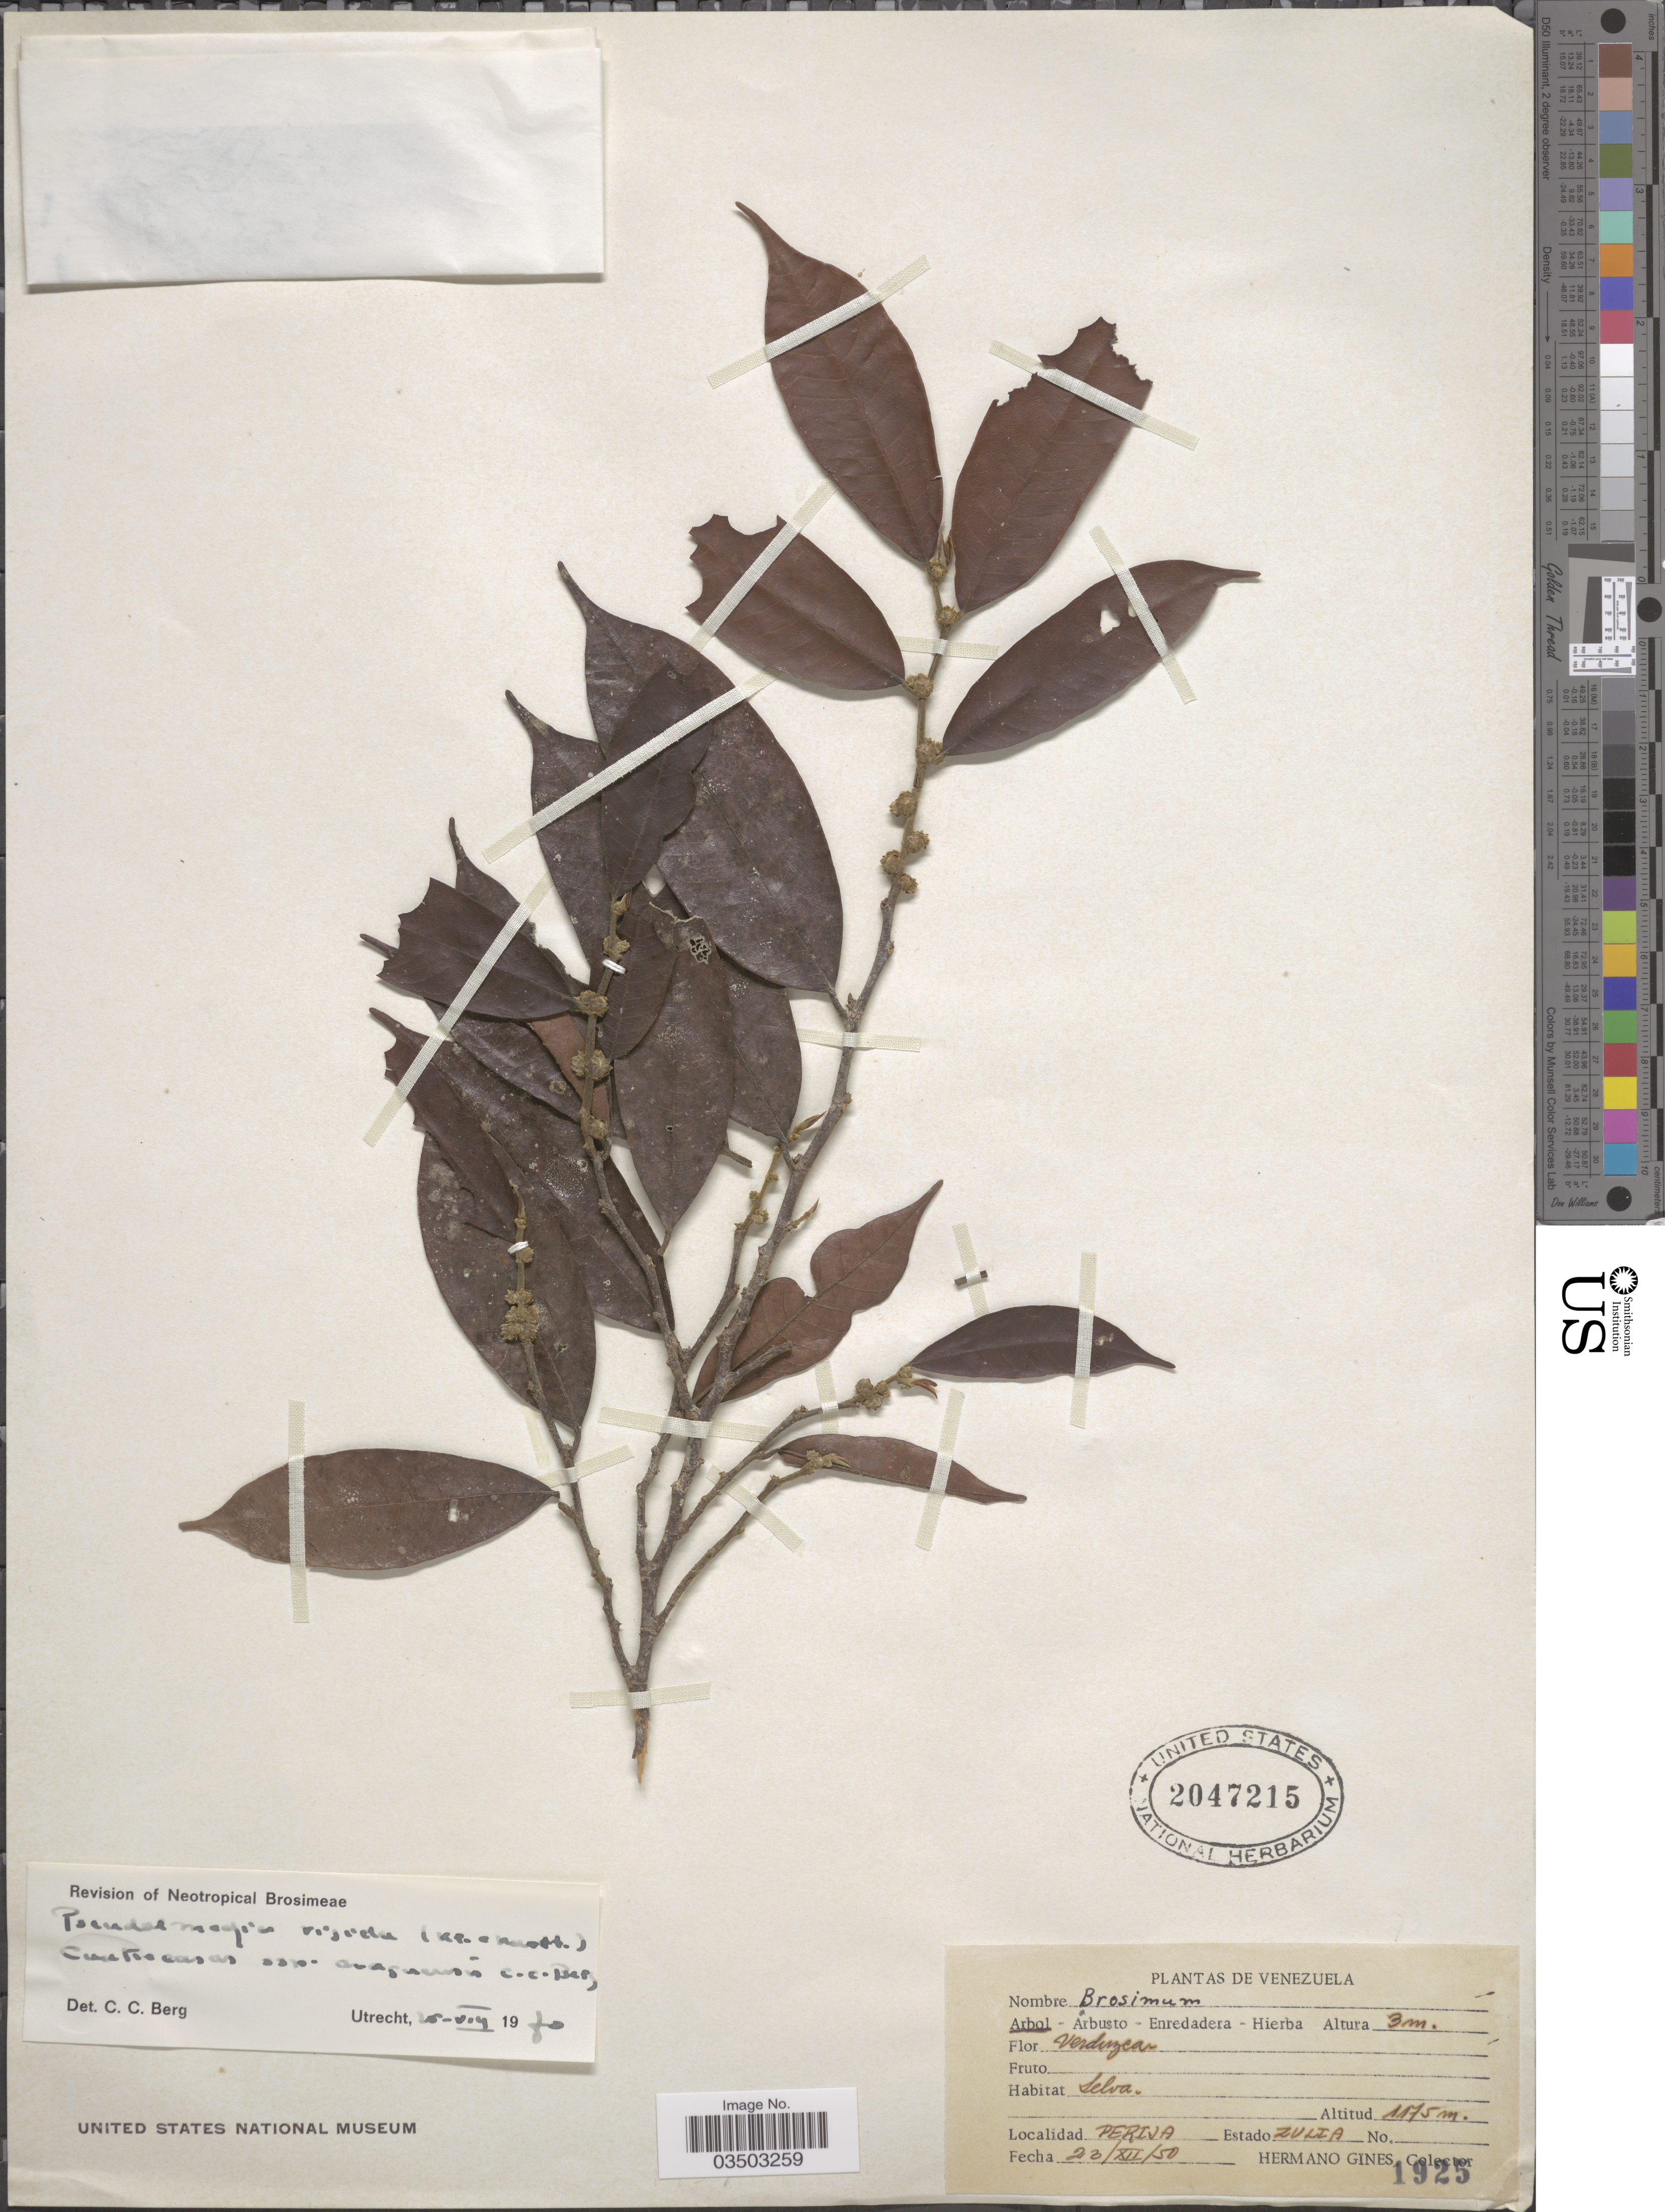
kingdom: Plantae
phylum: Tracheophyta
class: Magnoliopsida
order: Rosales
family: Moraceae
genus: Pseudolmedia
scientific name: Pseudolmedia rigida subsp. araguensis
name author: C.C. Berg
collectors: Bro. Gines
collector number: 1925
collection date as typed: Transcribed d/m/y: 23/12/50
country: Venezuela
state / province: Zulia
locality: Perija.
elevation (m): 1175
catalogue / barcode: US 2047215